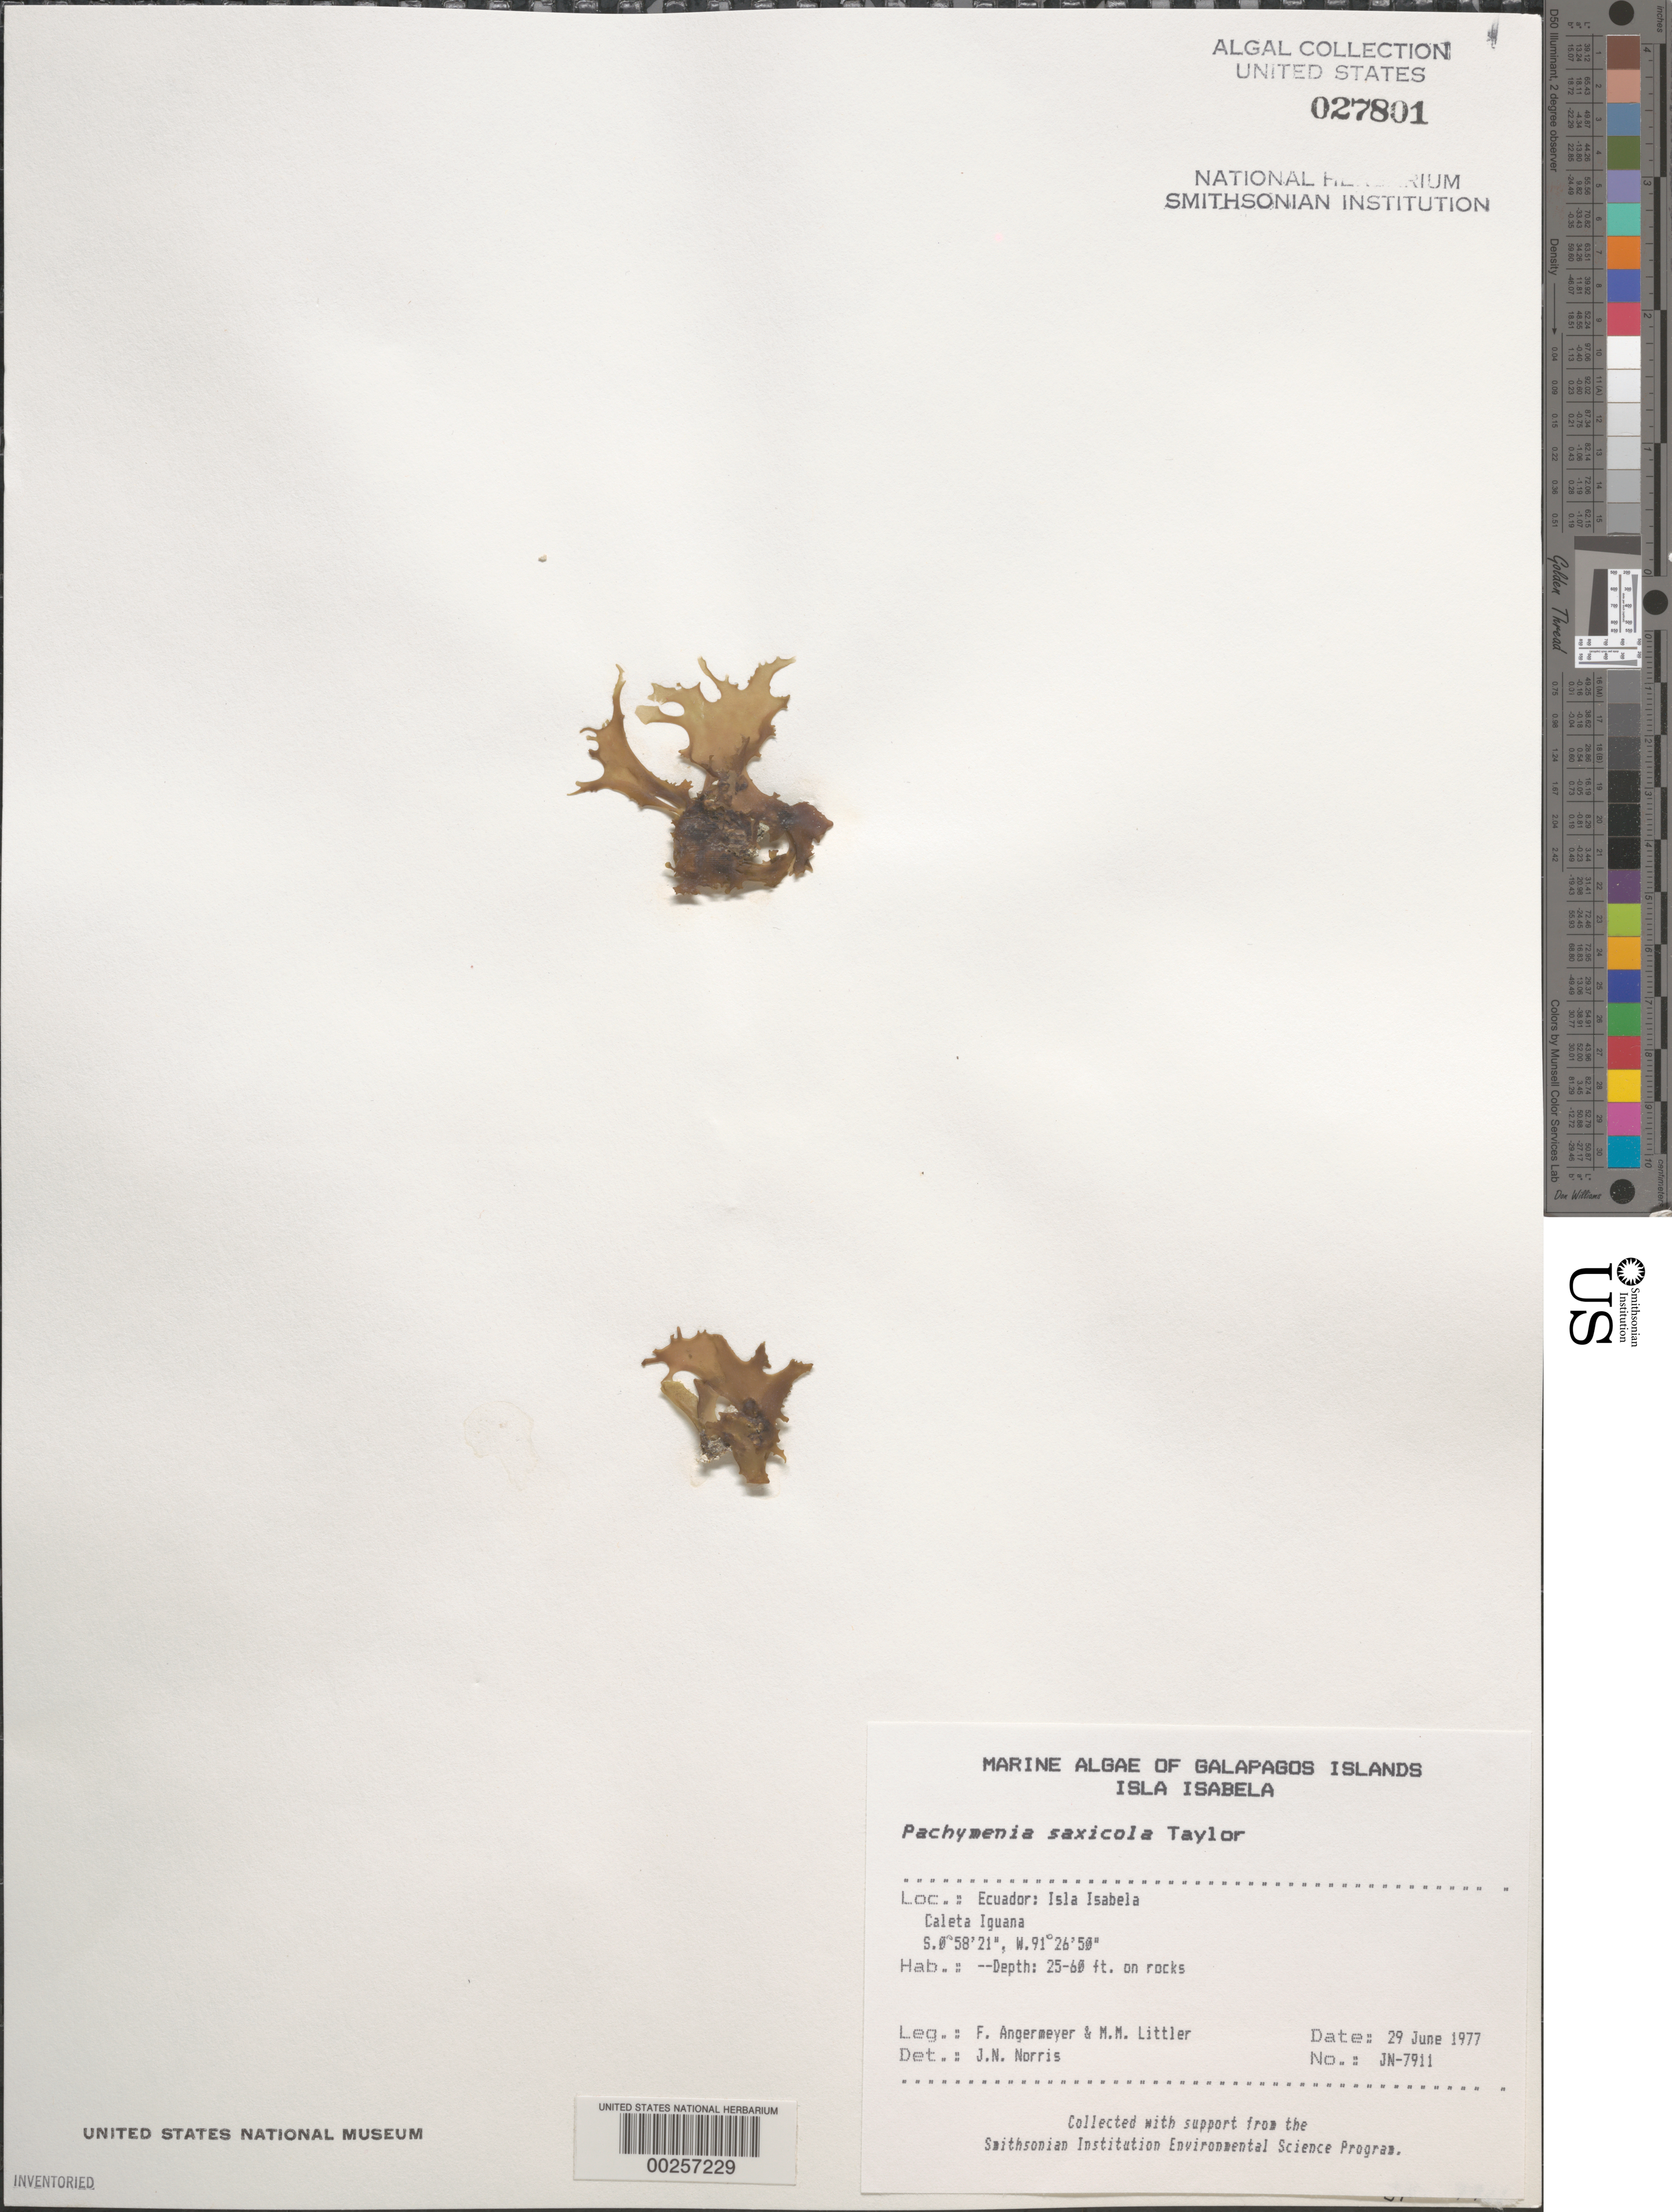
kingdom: Plantae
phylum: Rhodophyta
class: Florideophyceae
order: Halymeniales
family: Halymeniaceae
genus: Pachymenia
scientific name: Pachymenia saxicola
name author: W.R. Taylor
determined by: Norris, James N.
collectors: F. Angermeyer & M. M. Littler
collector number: Jn-7911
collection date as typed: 29 Jun 1977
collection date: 1977-06-29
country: Ecuador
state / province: Colón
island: Isabela [Albemarle]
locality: Caleta Iguana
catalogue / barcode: US 27801